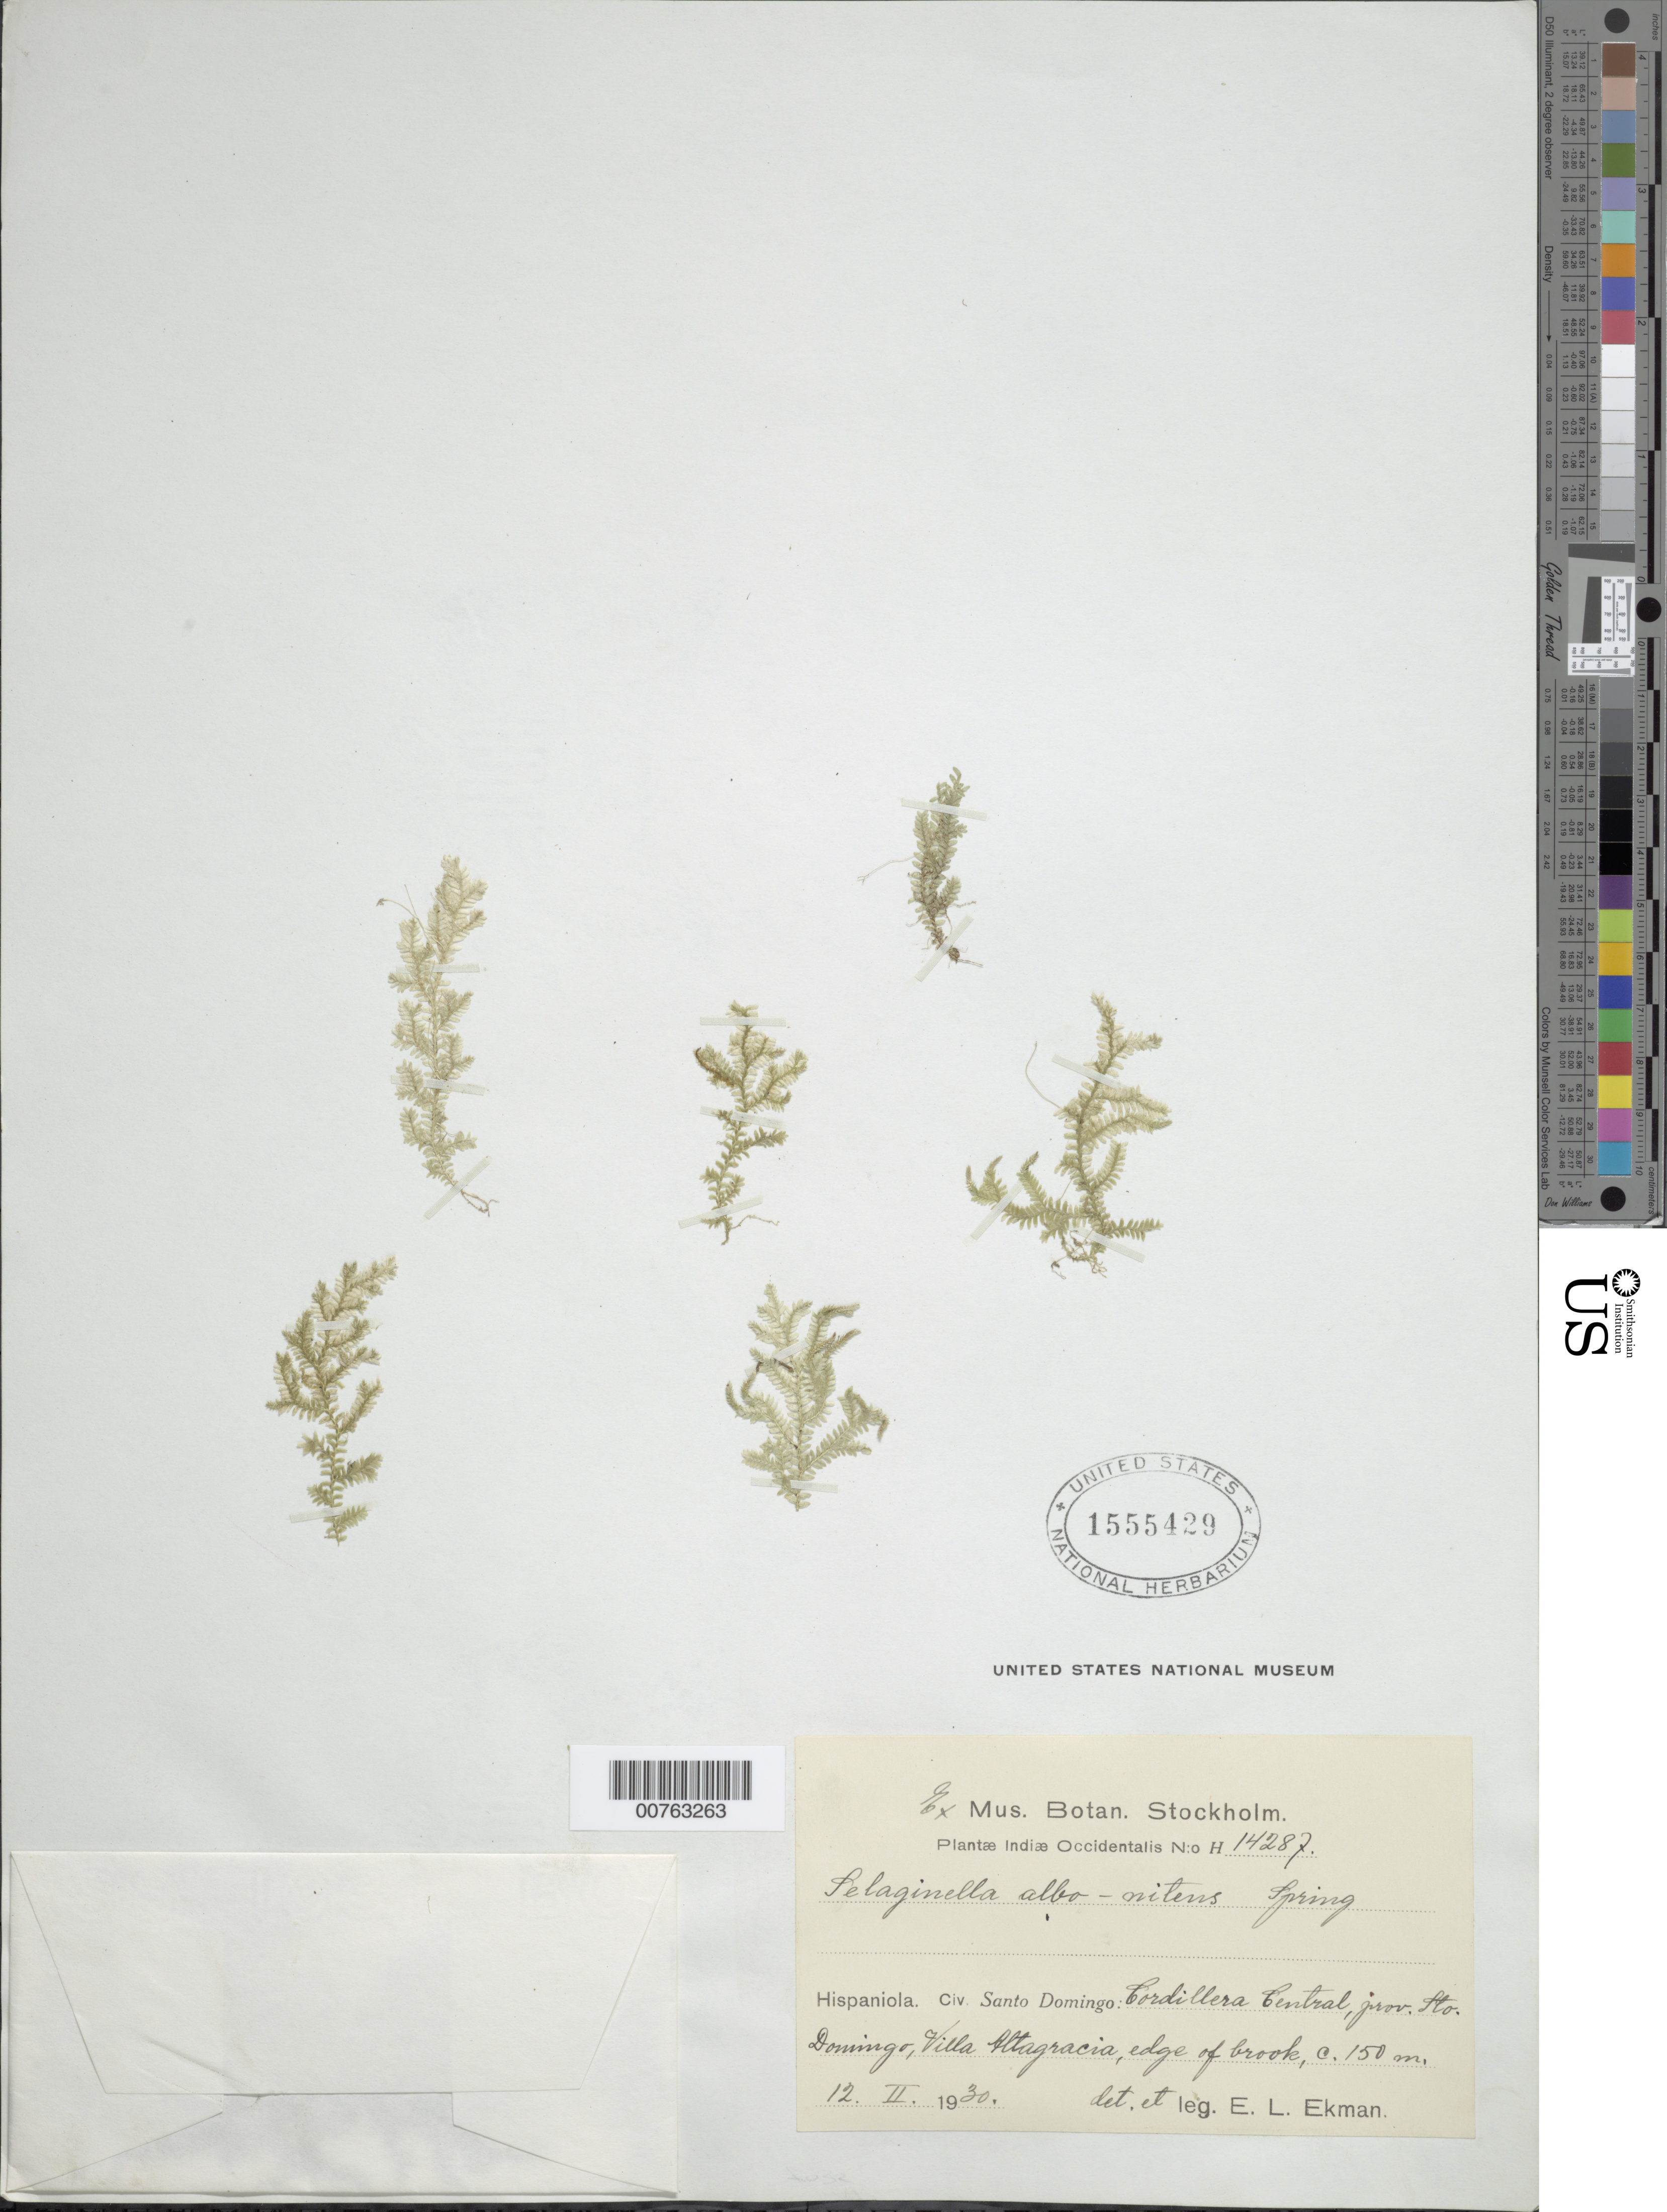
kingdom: Plantae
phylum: Tracheophyta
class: Lycopodiopsida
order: Selaginellales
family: Selaginellaceae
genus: Selaginella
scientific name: Selaginella tenella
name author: (P. Beauv.) Spring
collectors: E. L. Ekman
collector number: H 14287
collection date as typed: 12 Feb 1930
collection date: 1930-02-12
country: Dominican Republic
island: Hispaniola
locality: Cordillera Central, Provincia Santo Domingo, Villa Altagracia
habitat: Edge of brook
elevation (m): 150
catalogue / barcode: US 1555429